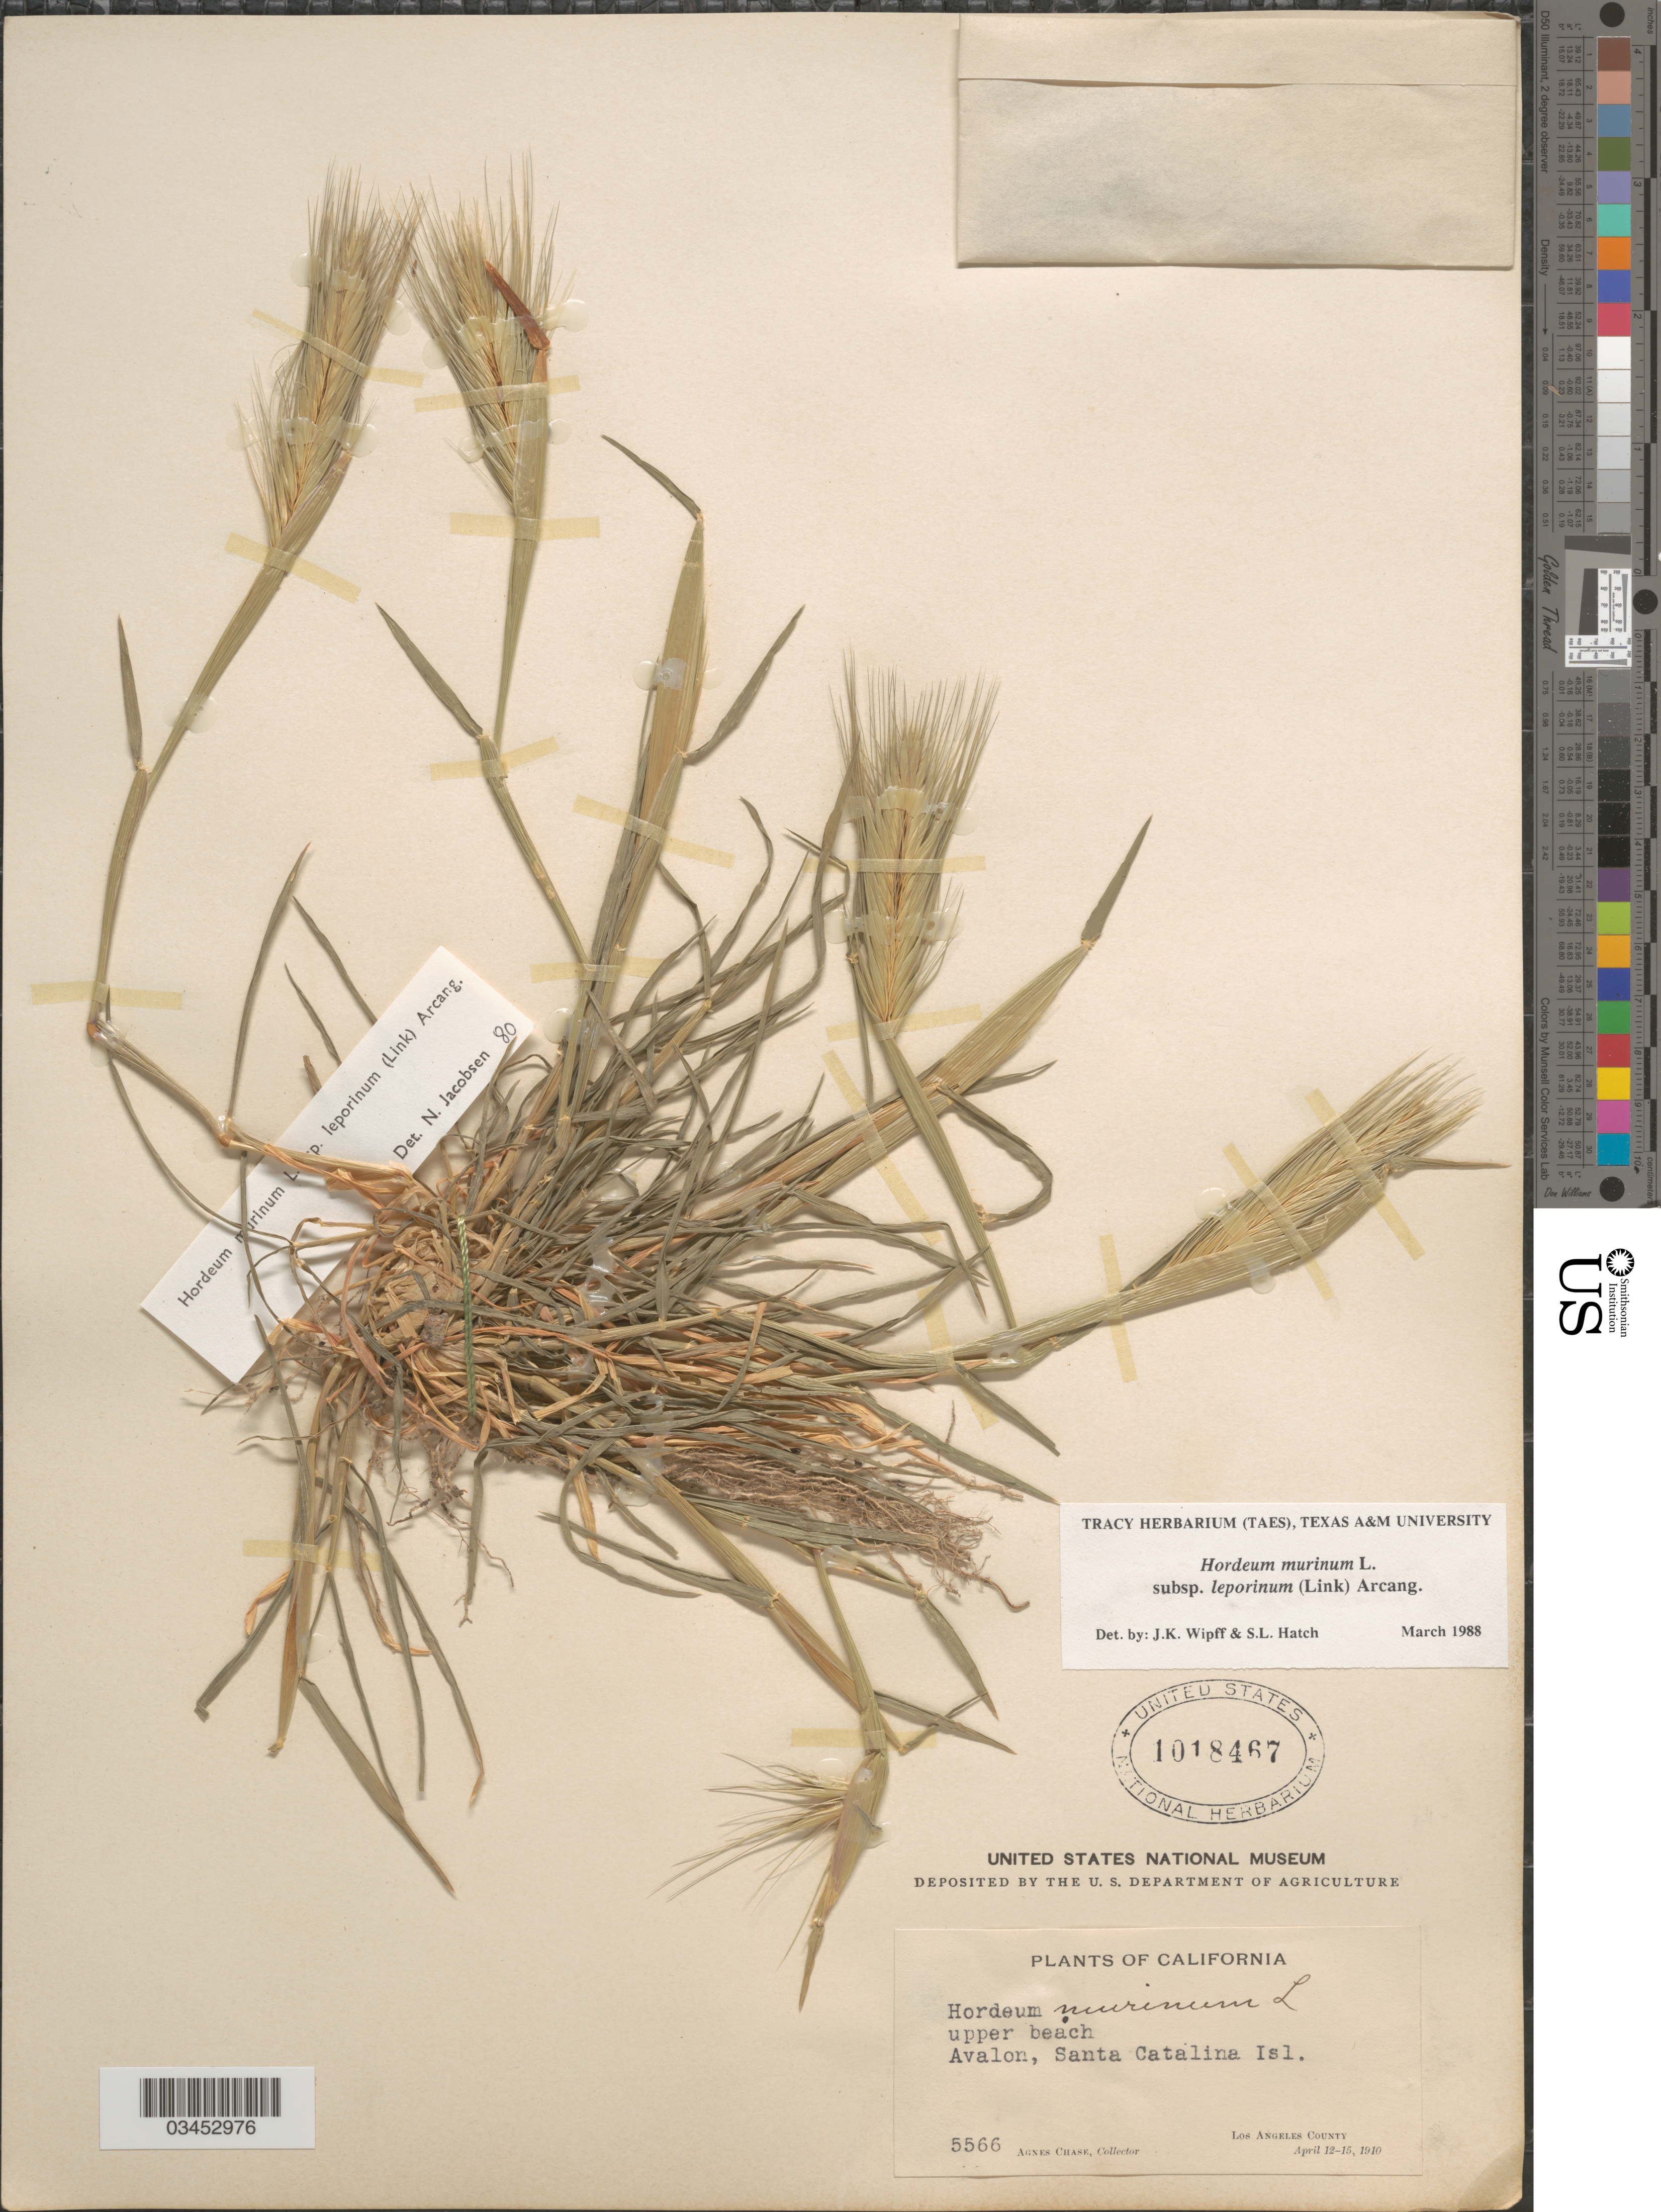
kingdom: Plantae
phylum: Tracheophyta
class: Liliopsida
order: Poales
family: Poaceae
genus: Hordeum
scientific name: Hordeum murinum subsp. leporinum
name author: (Link) Arcang.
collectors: A. Chase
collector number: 5566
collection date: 1910-04-12/1910-04-15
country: United States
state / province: California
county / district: Los Angeles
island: Santa Catalina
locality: Upper beach. Avalon, Santa Catalina Isl. Los Angeles County.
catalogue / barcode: US 1018467